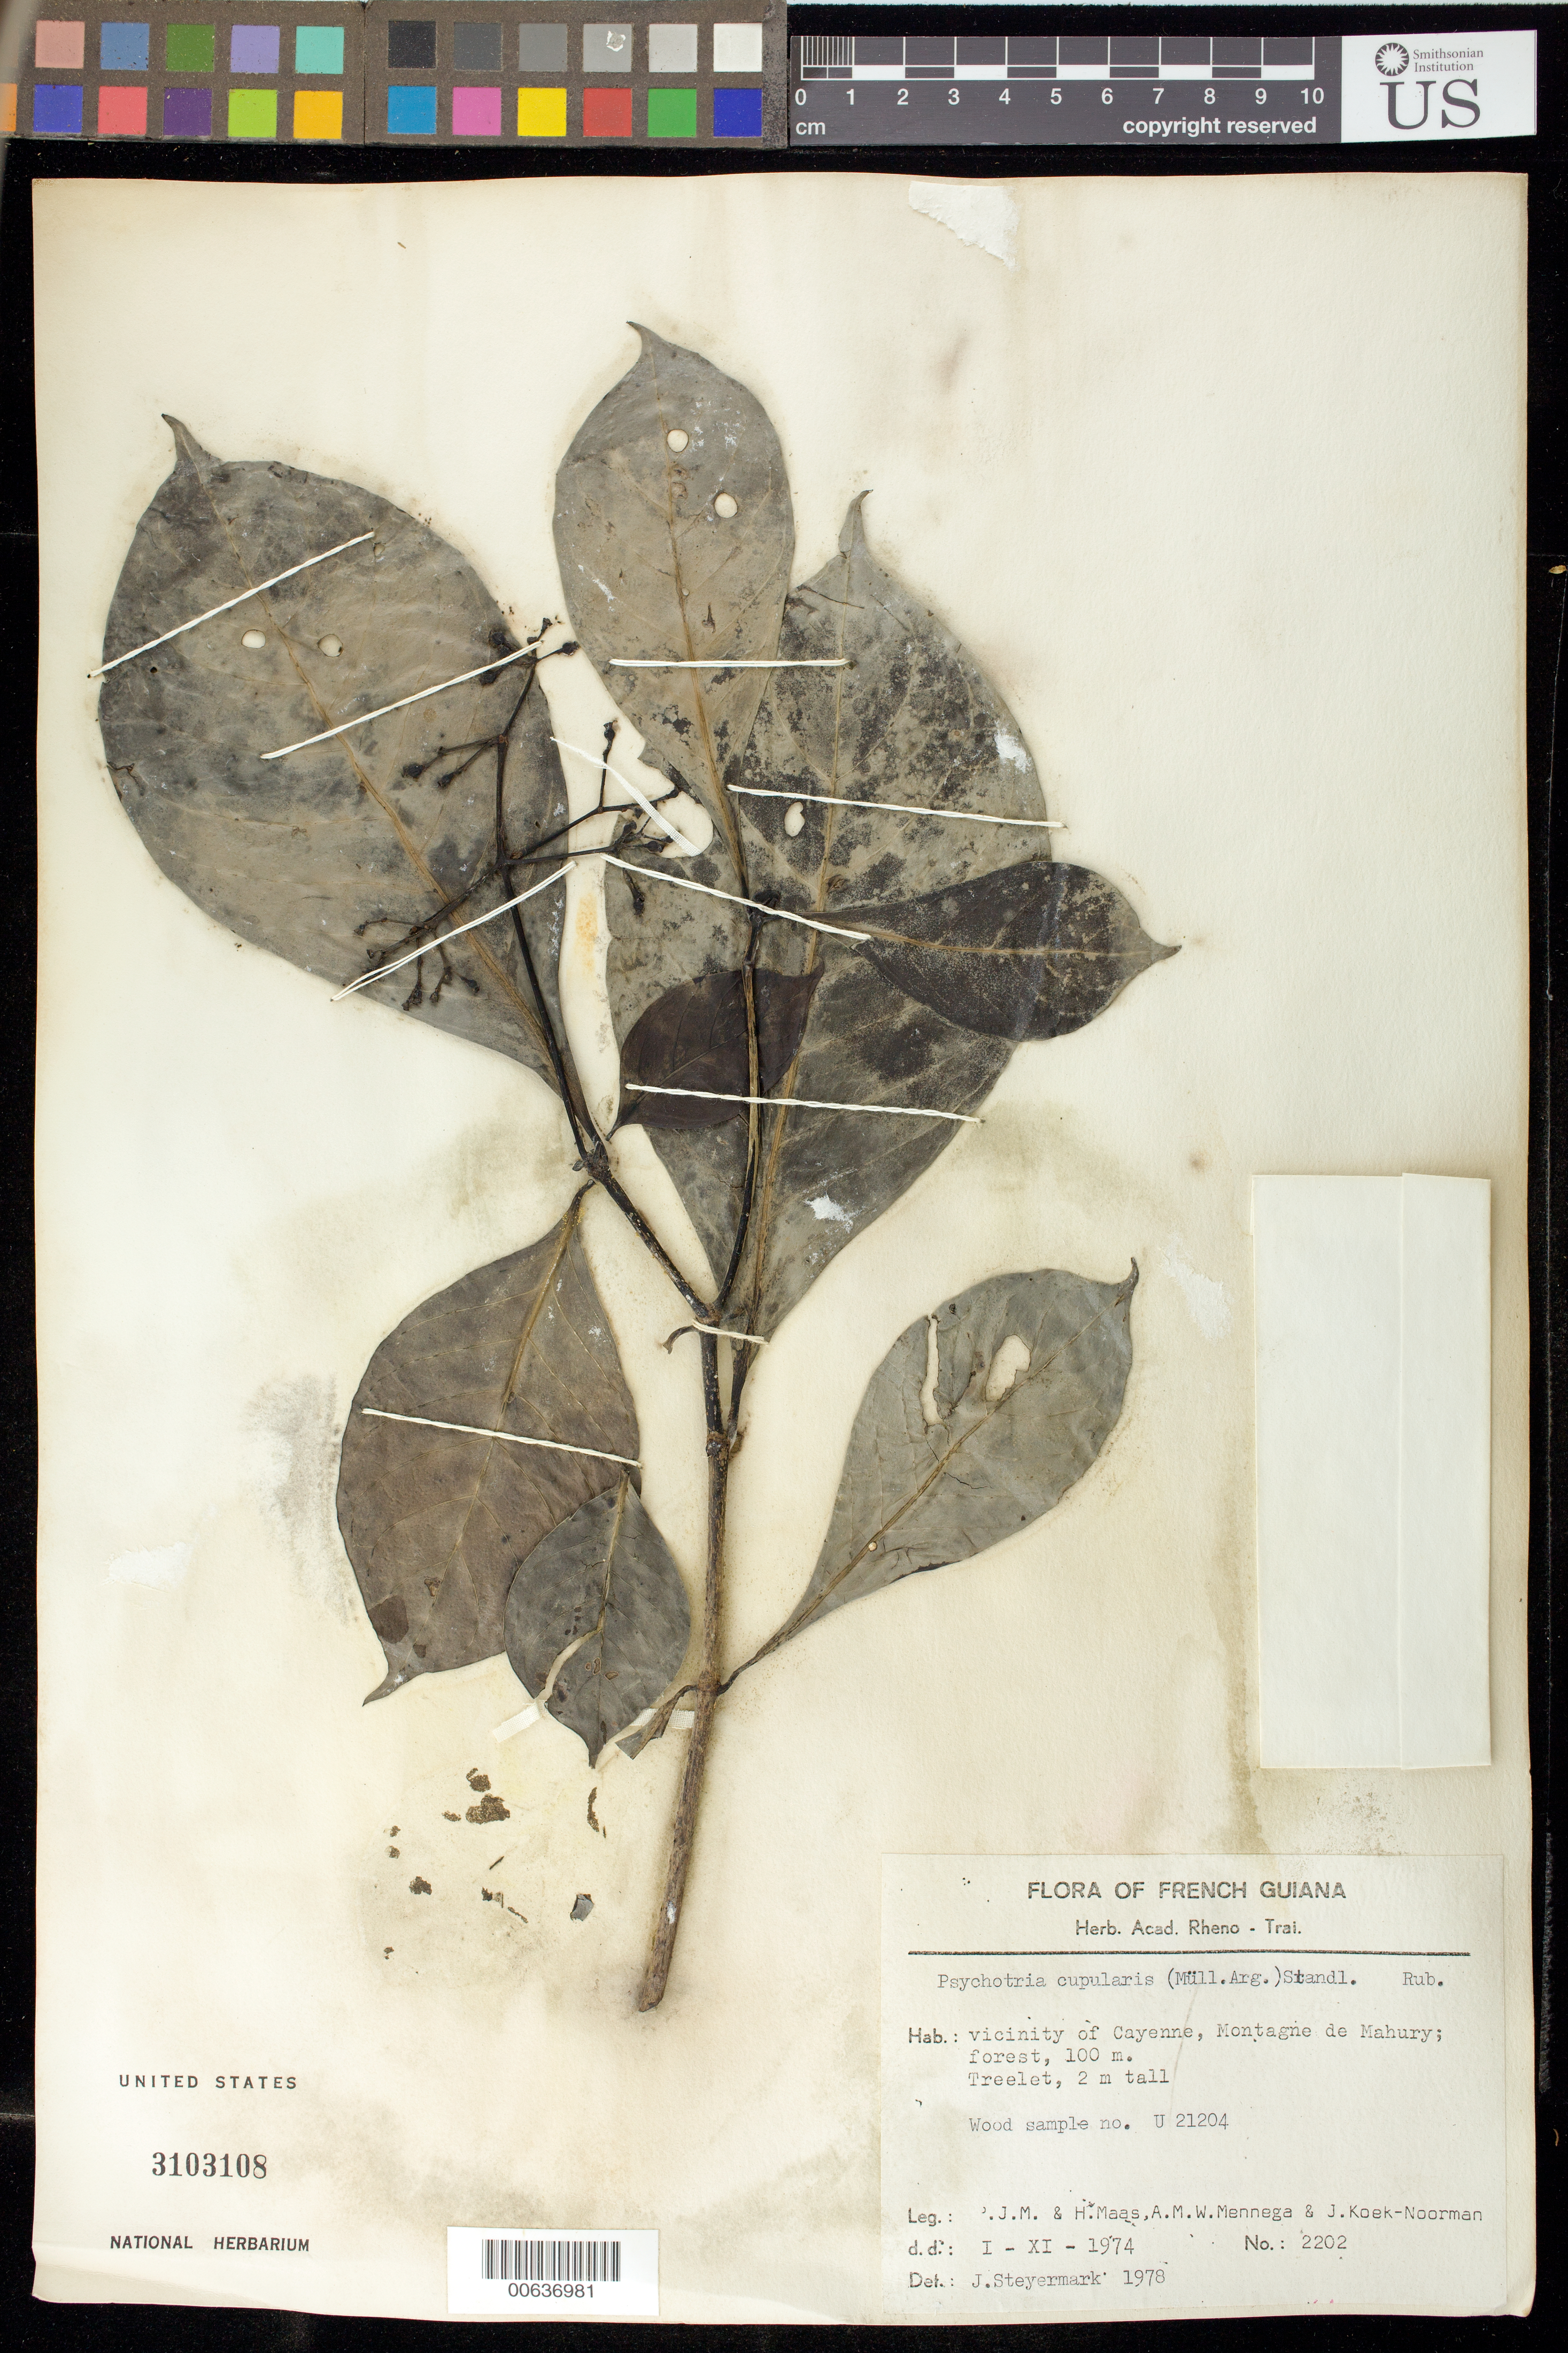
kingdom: Plantae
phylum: Tracheophyta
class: Magnoliopsida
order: Gentianales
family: Rubiaceae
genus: Psychotria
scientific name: Psychotria cupularis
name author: (Müll. Arg.) Standl.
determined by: Steyermark, Julian A., (VEN)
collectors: P. Maas, H. Maas, A. M. Mennega & J. Koek-Noorman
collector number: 2202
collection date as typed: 1-Nov-74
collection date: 1974-11-01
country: French Guiana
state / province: Cayenne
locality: Cayenne, Montagne de Mahury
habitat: Forest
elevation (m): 100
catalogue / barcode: US 3103108